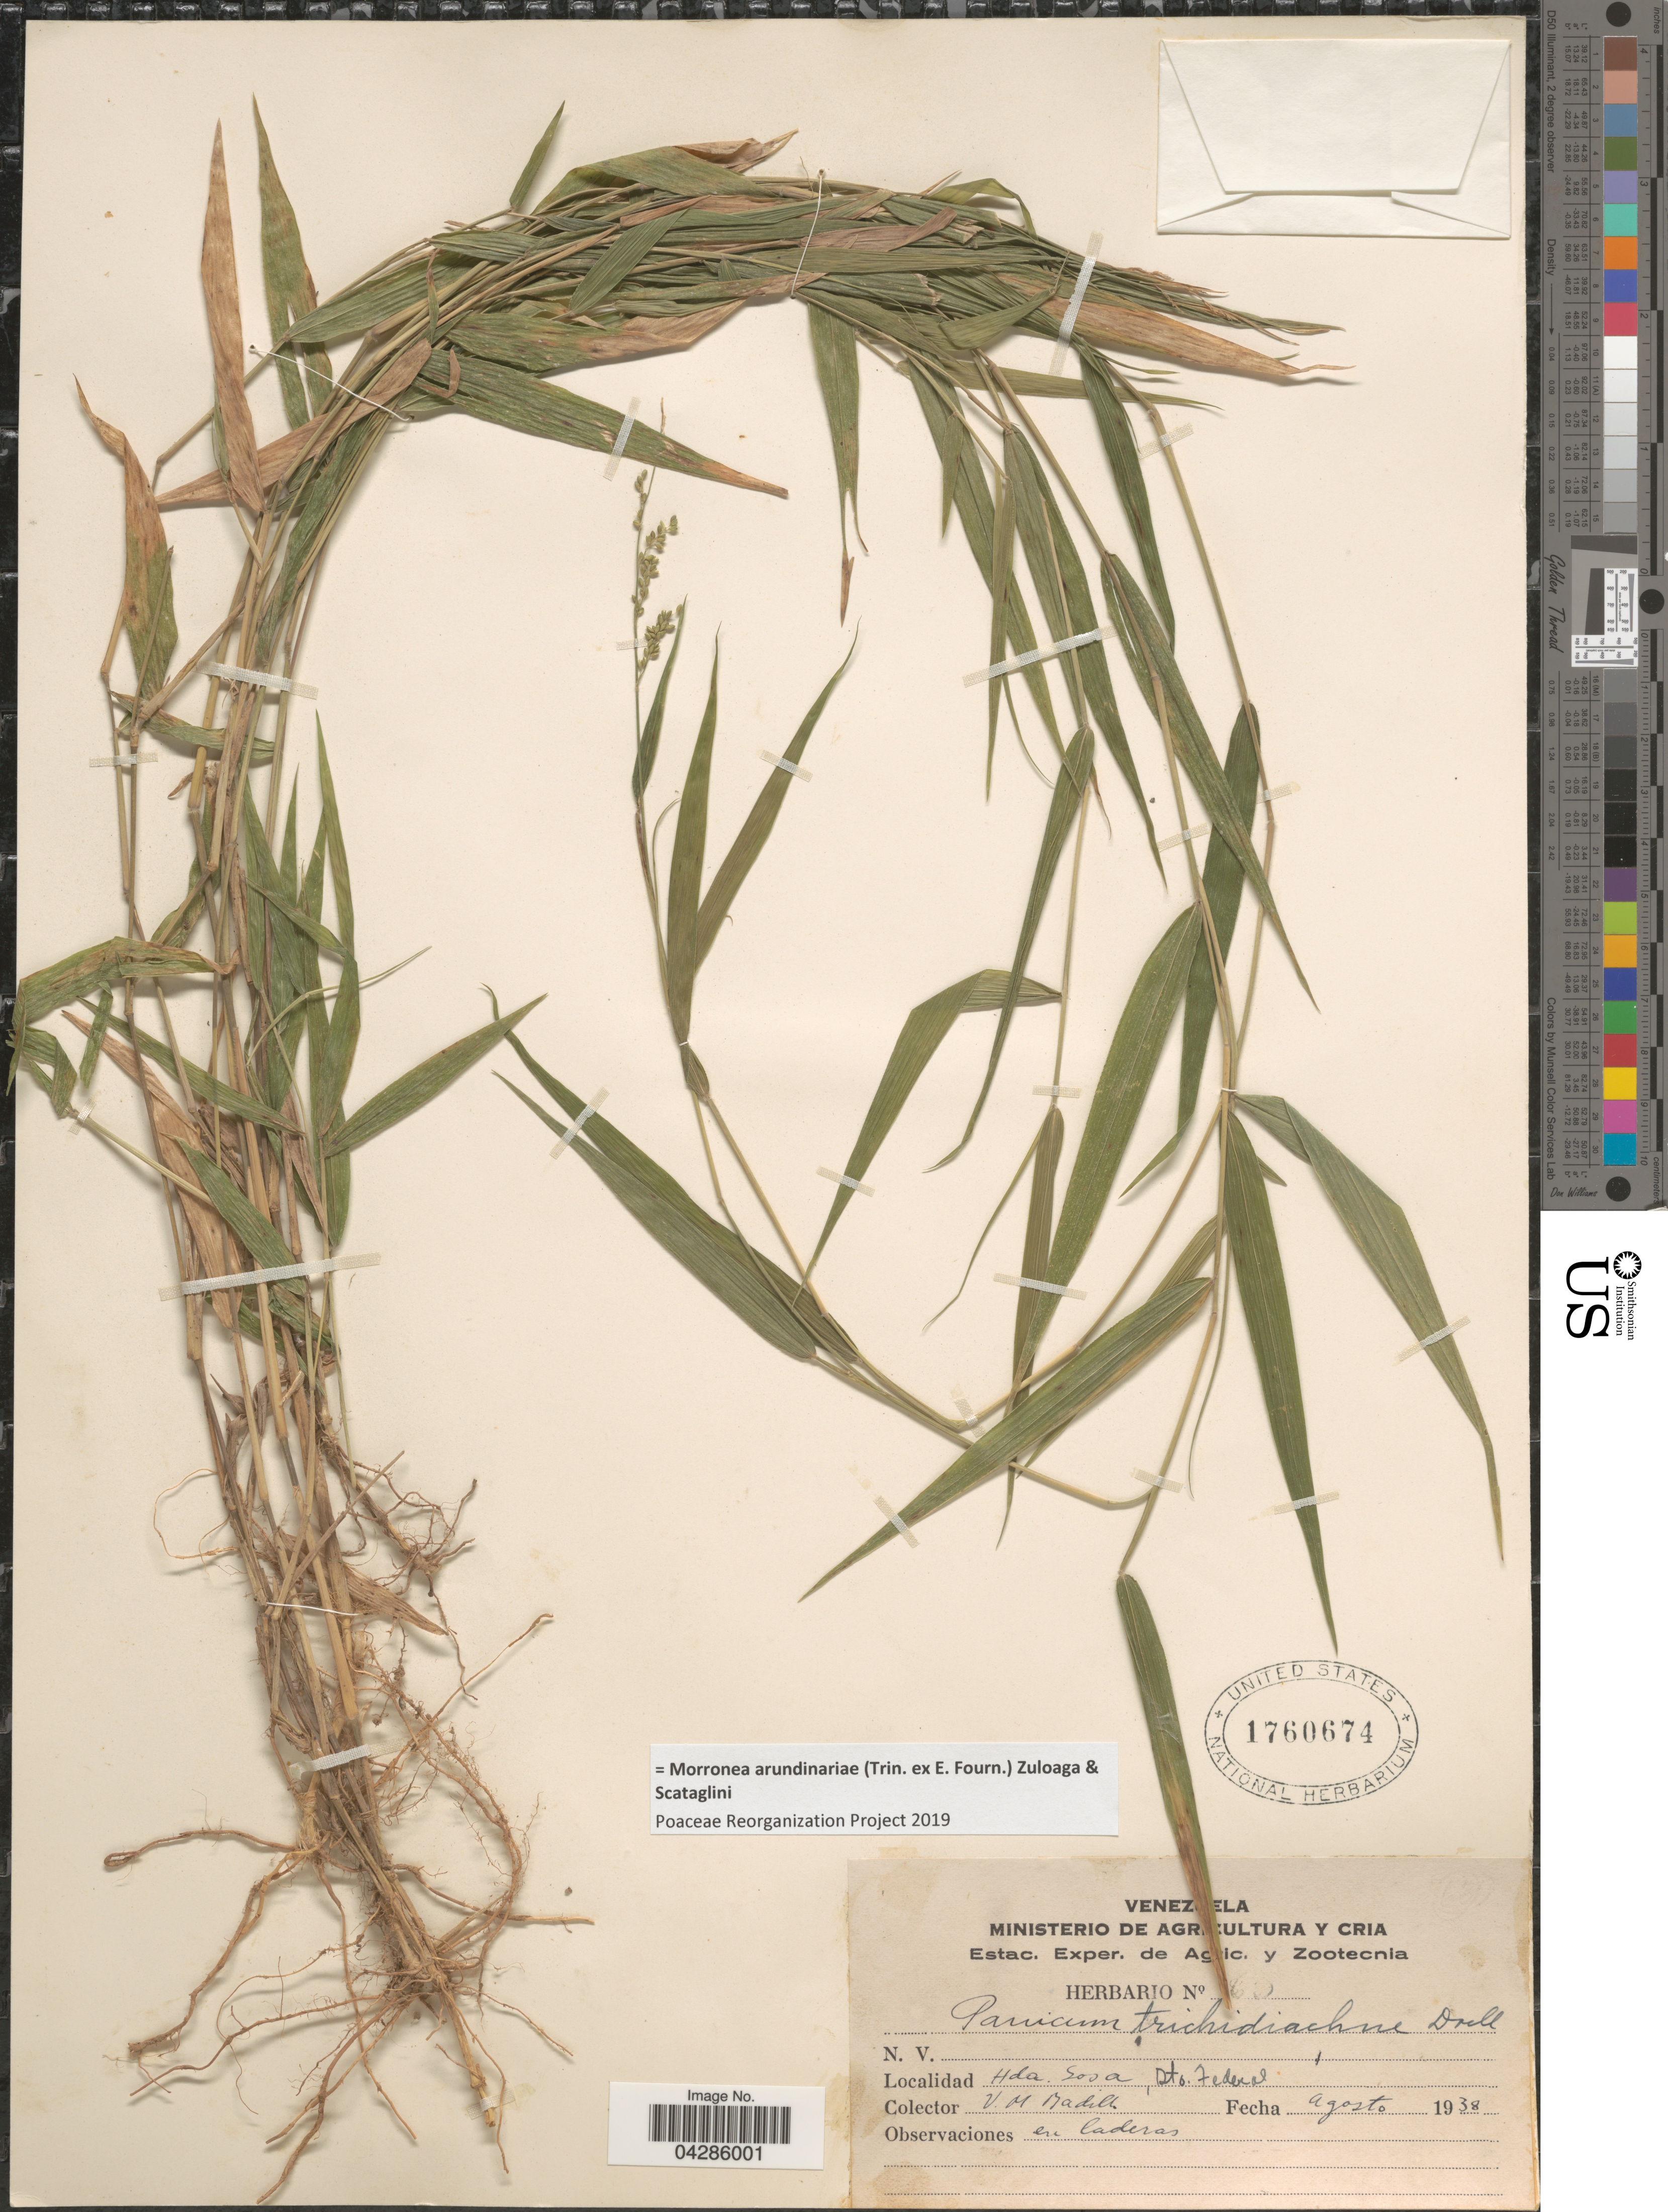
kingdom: Plantae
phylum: Tracheophyta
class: Liliopsida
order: Poales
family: Poaceae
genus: Morronea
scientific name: Morronea arundinariae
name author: (Trin. ex E. Fourn.) Zuloaga & Scataglini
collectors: V. Badillo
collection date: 1938-08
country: Venezuela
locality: Hda. Sosa, Dto. Federal.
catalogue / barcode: US 1760674